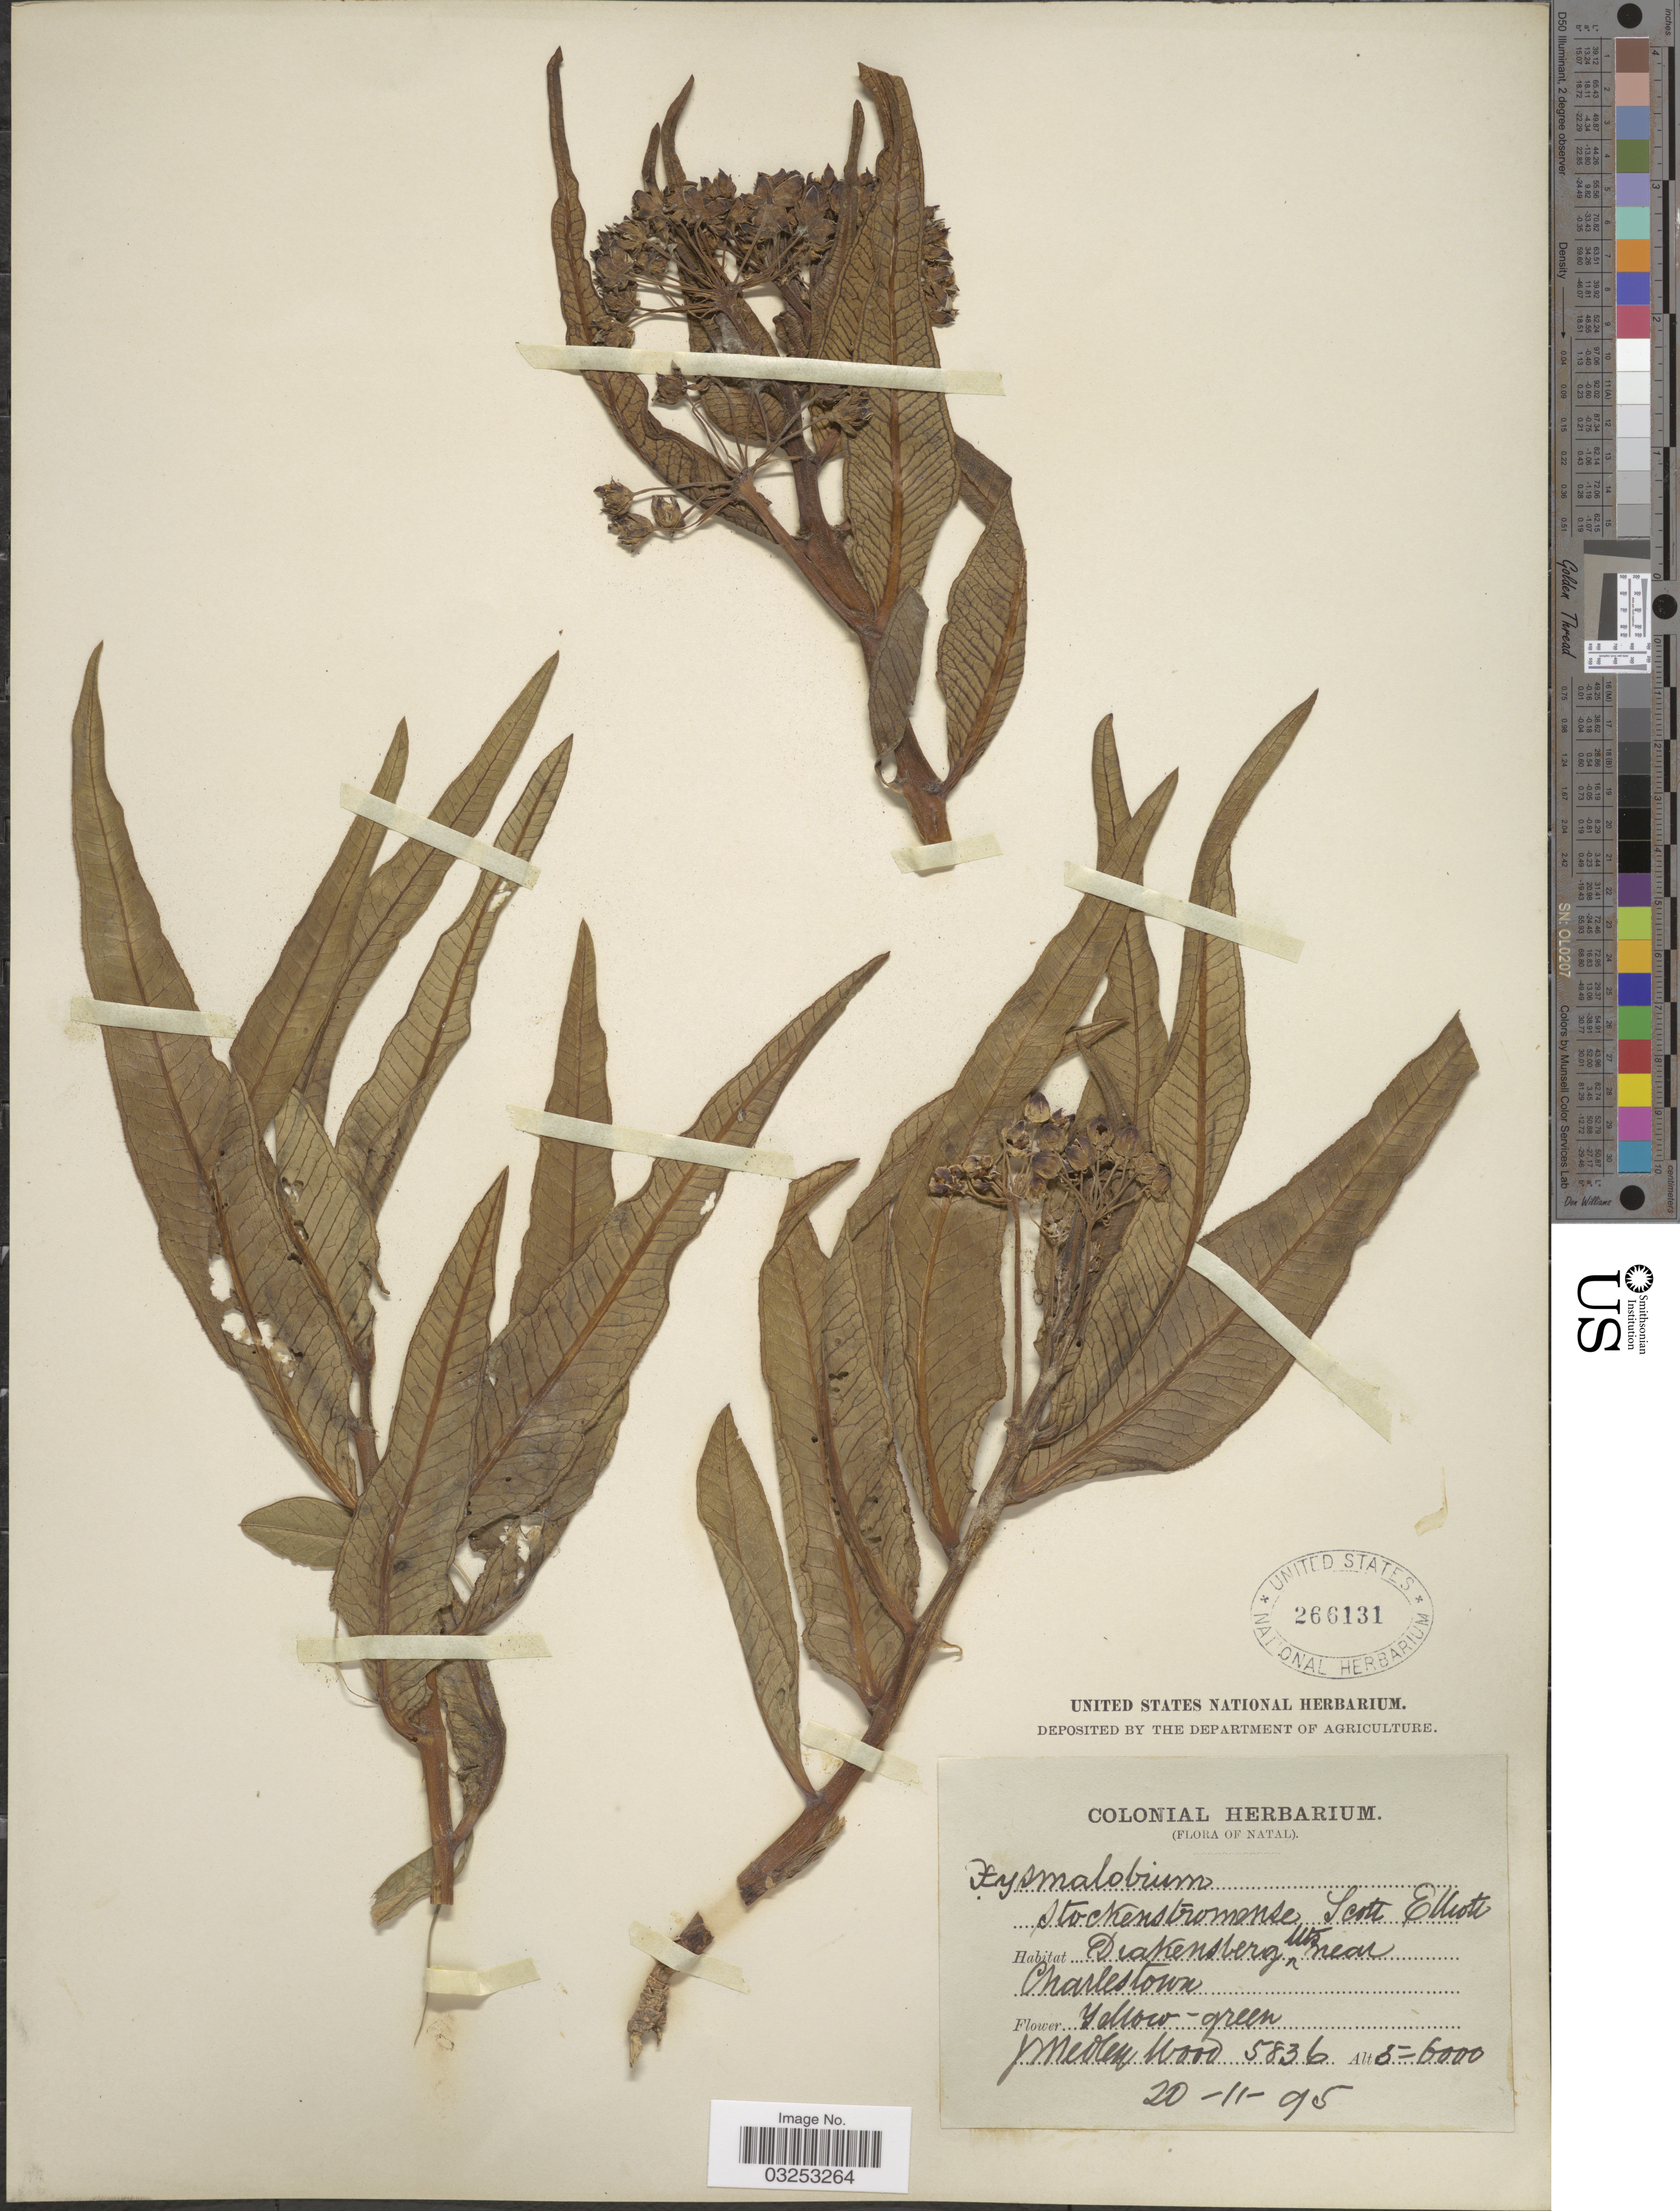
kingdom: Plantae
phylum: Tracheophyta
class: Magnoliopsida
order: Gentianales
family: Apocynaceae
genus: Xysmalobium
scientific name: Xysmalobium stockenstromense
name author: Scott Elliot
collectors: J. Medley Wood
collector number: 5836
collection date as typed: Transcribed d/m/y: 20/11/95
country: South Africa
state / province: KwaZulu-Natal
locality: Natal. Drakensberg, Mts near Charlestown.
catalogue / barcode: US 266131